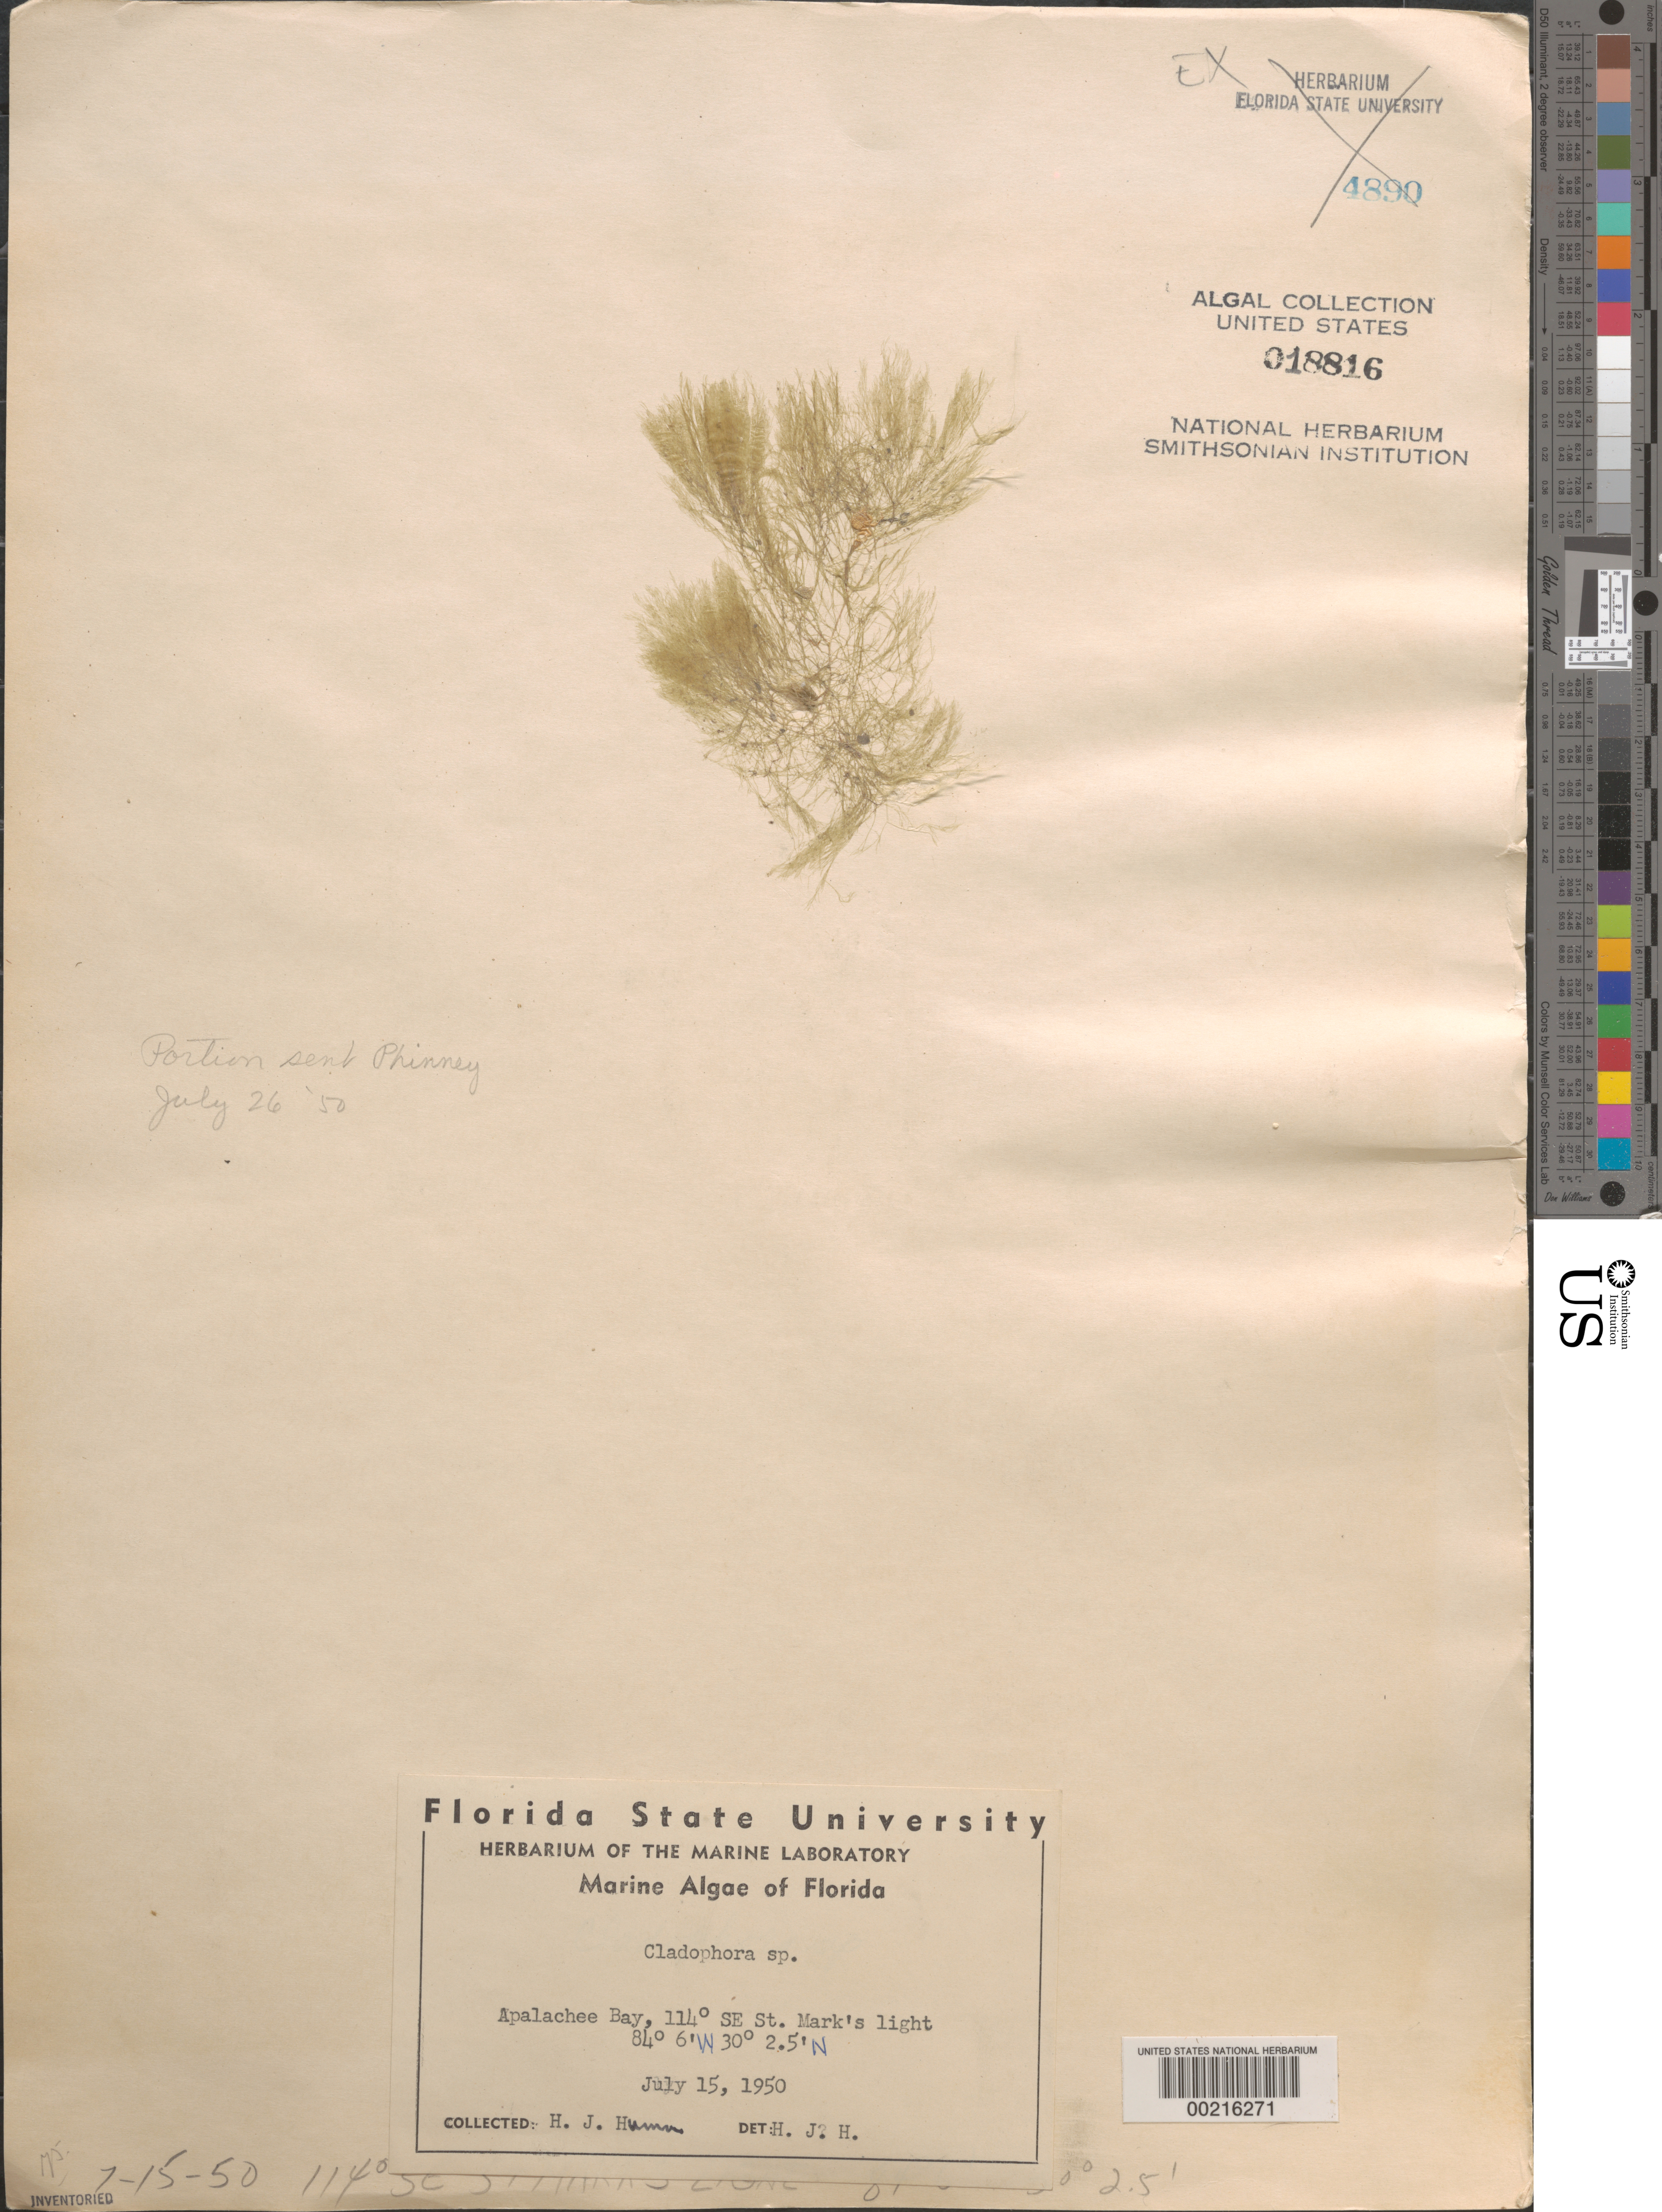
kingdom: Plantae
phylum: Chlorophyta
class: Ulvophyceae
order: Cladophorales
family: Cladophoraceae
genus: Cladophora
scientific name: Cladophora sp.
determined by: Humm, Harold J.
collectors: H. J. Humm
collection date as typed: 15 Jul 1950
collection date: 1950-07-15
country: United States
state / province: Florida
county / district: Jefferson County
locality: Apalachee Bay, southeast of St. Marks Light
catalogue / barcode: US 18816